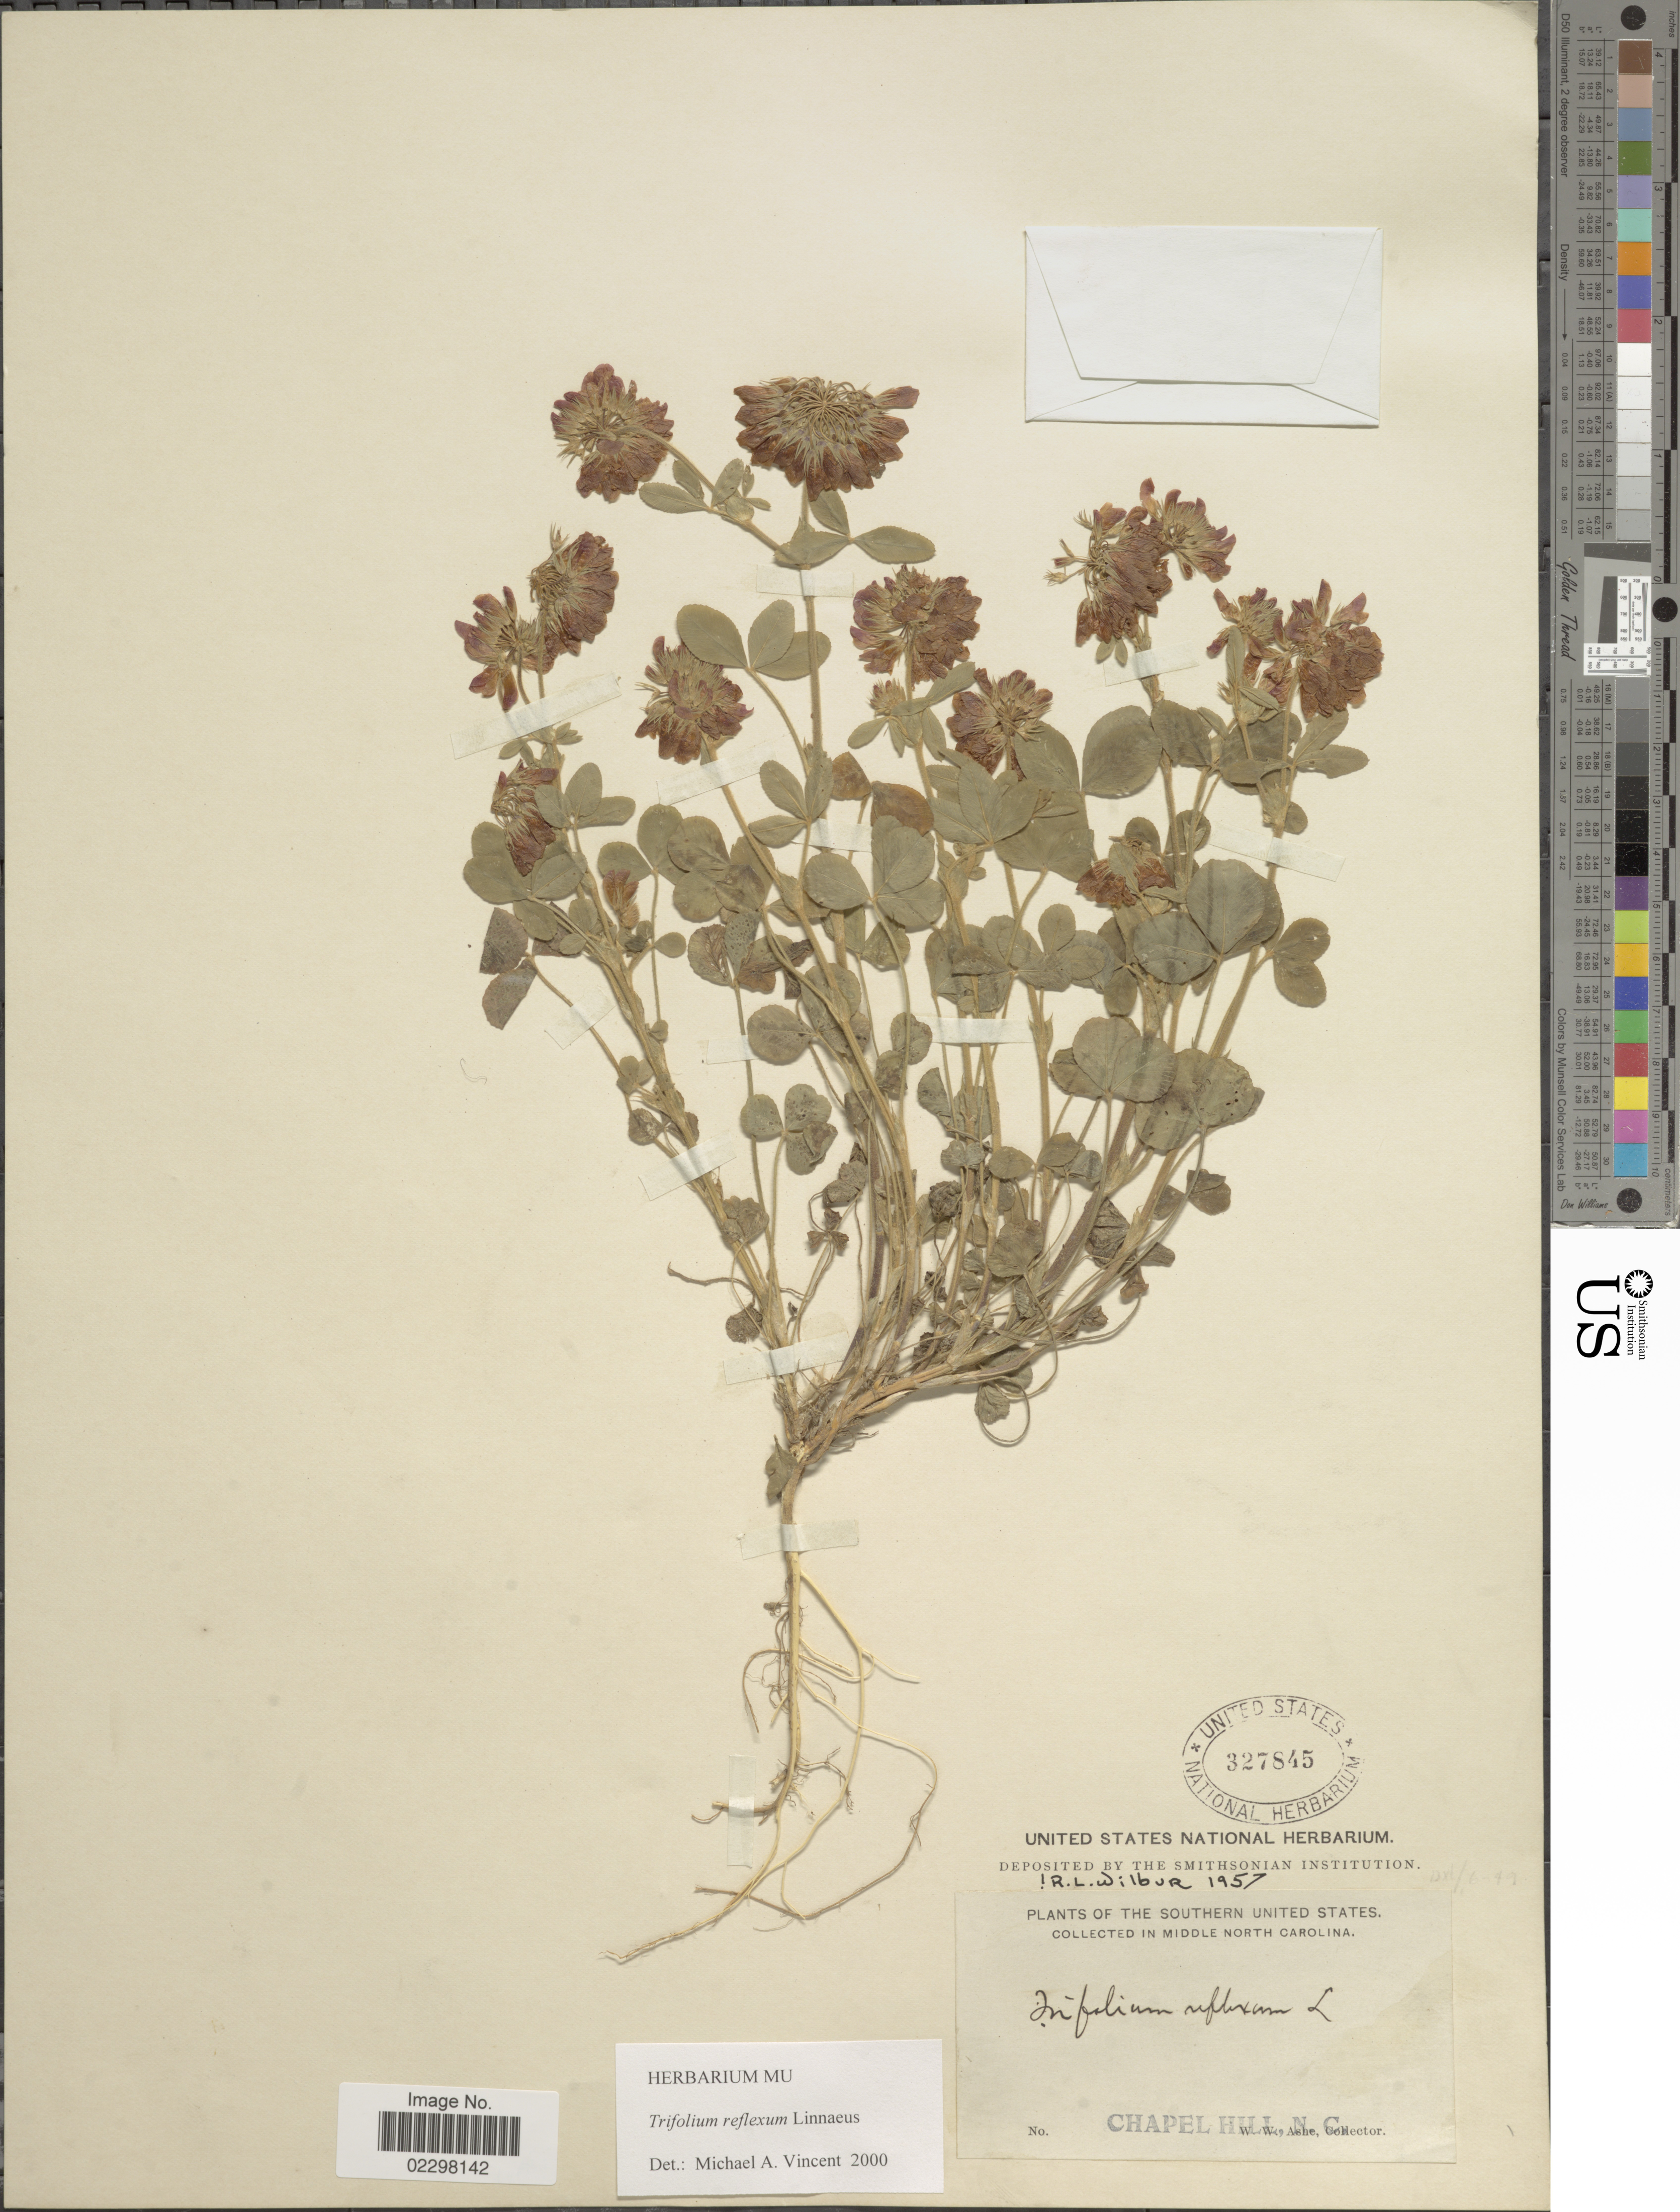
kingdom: Plantae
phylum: Tracheophyta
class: Magnoliopsida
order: Fabales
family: Fabaceae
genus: Trifolium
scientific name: Trifolium reflexum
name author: L.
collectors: W. W. Ashe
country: United States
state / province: North Carolina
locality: Middle North Carolina, Chapel Hill.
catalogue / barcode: US 327845